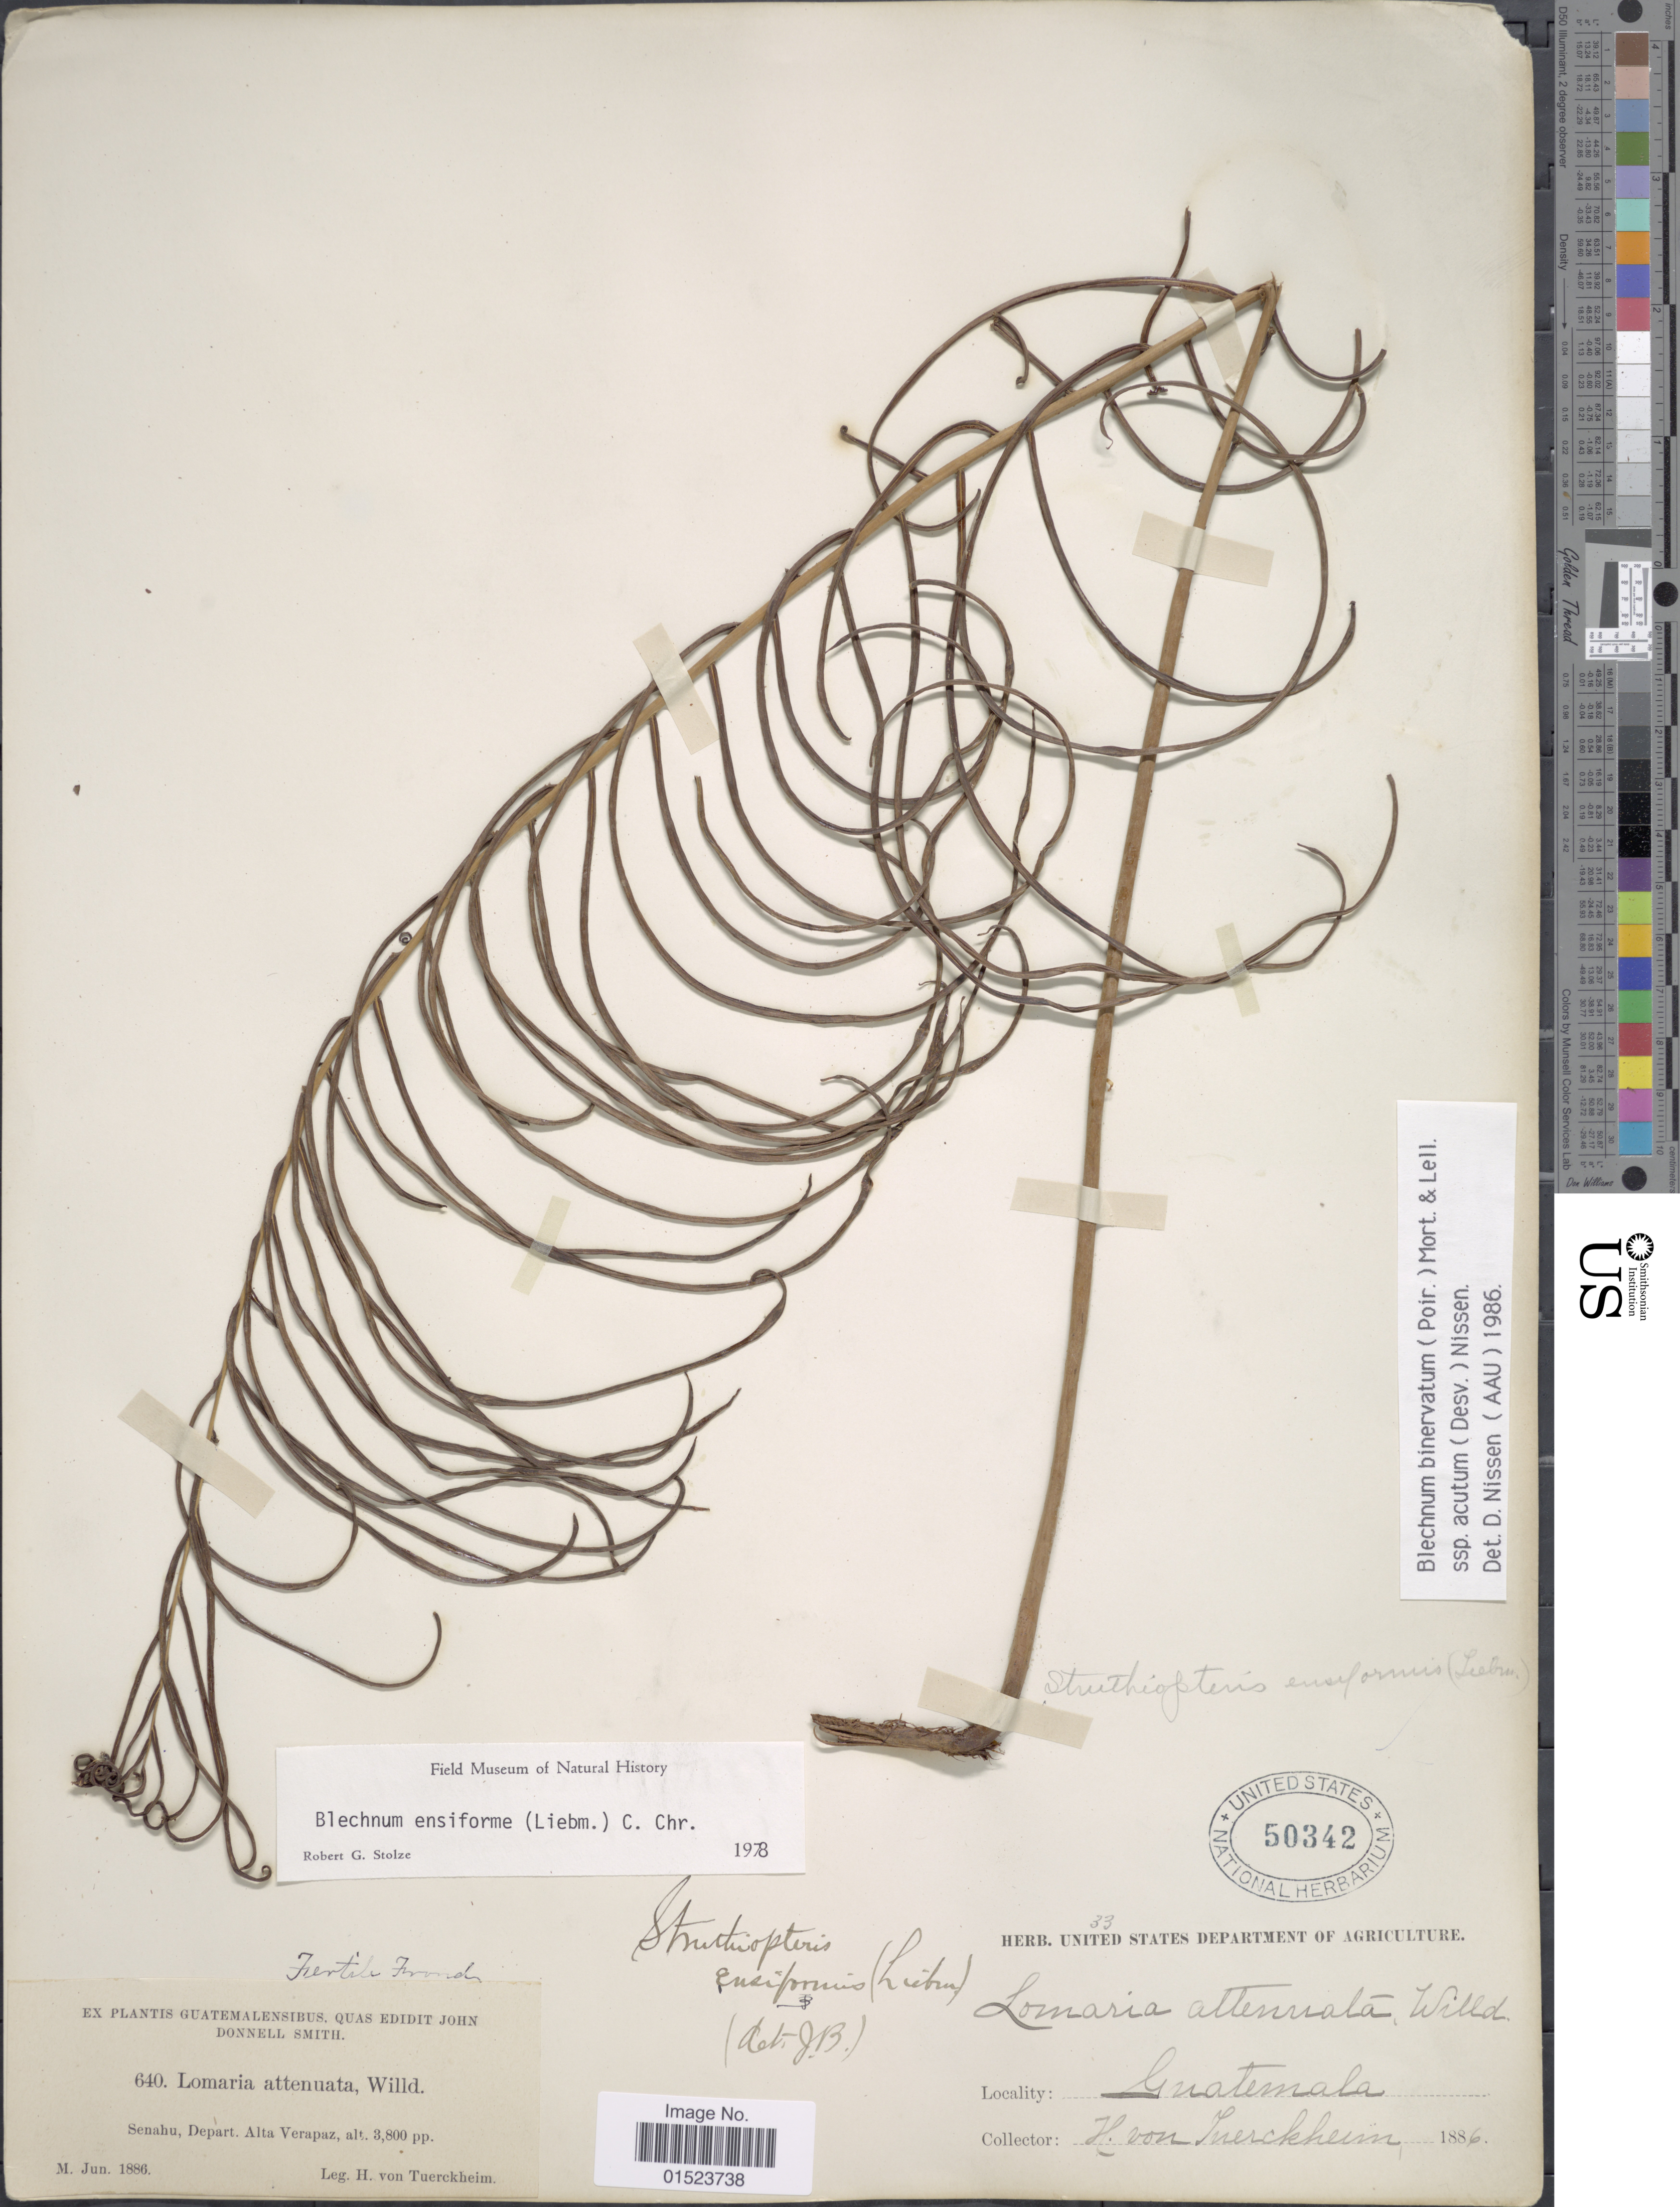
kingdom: Plantae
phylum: Tracheophyta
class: Polypodiopsida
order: Polypodiales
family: Blechnaceae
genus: Blechnum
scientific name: Blechnum ensiforme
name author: (Liebm.) C. Chr.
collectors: H. von Türckheim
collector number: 640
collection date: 1886-06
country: Guatemala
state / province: Alta Verapaz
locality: Senahu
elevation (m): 1158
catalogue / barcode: US 50342